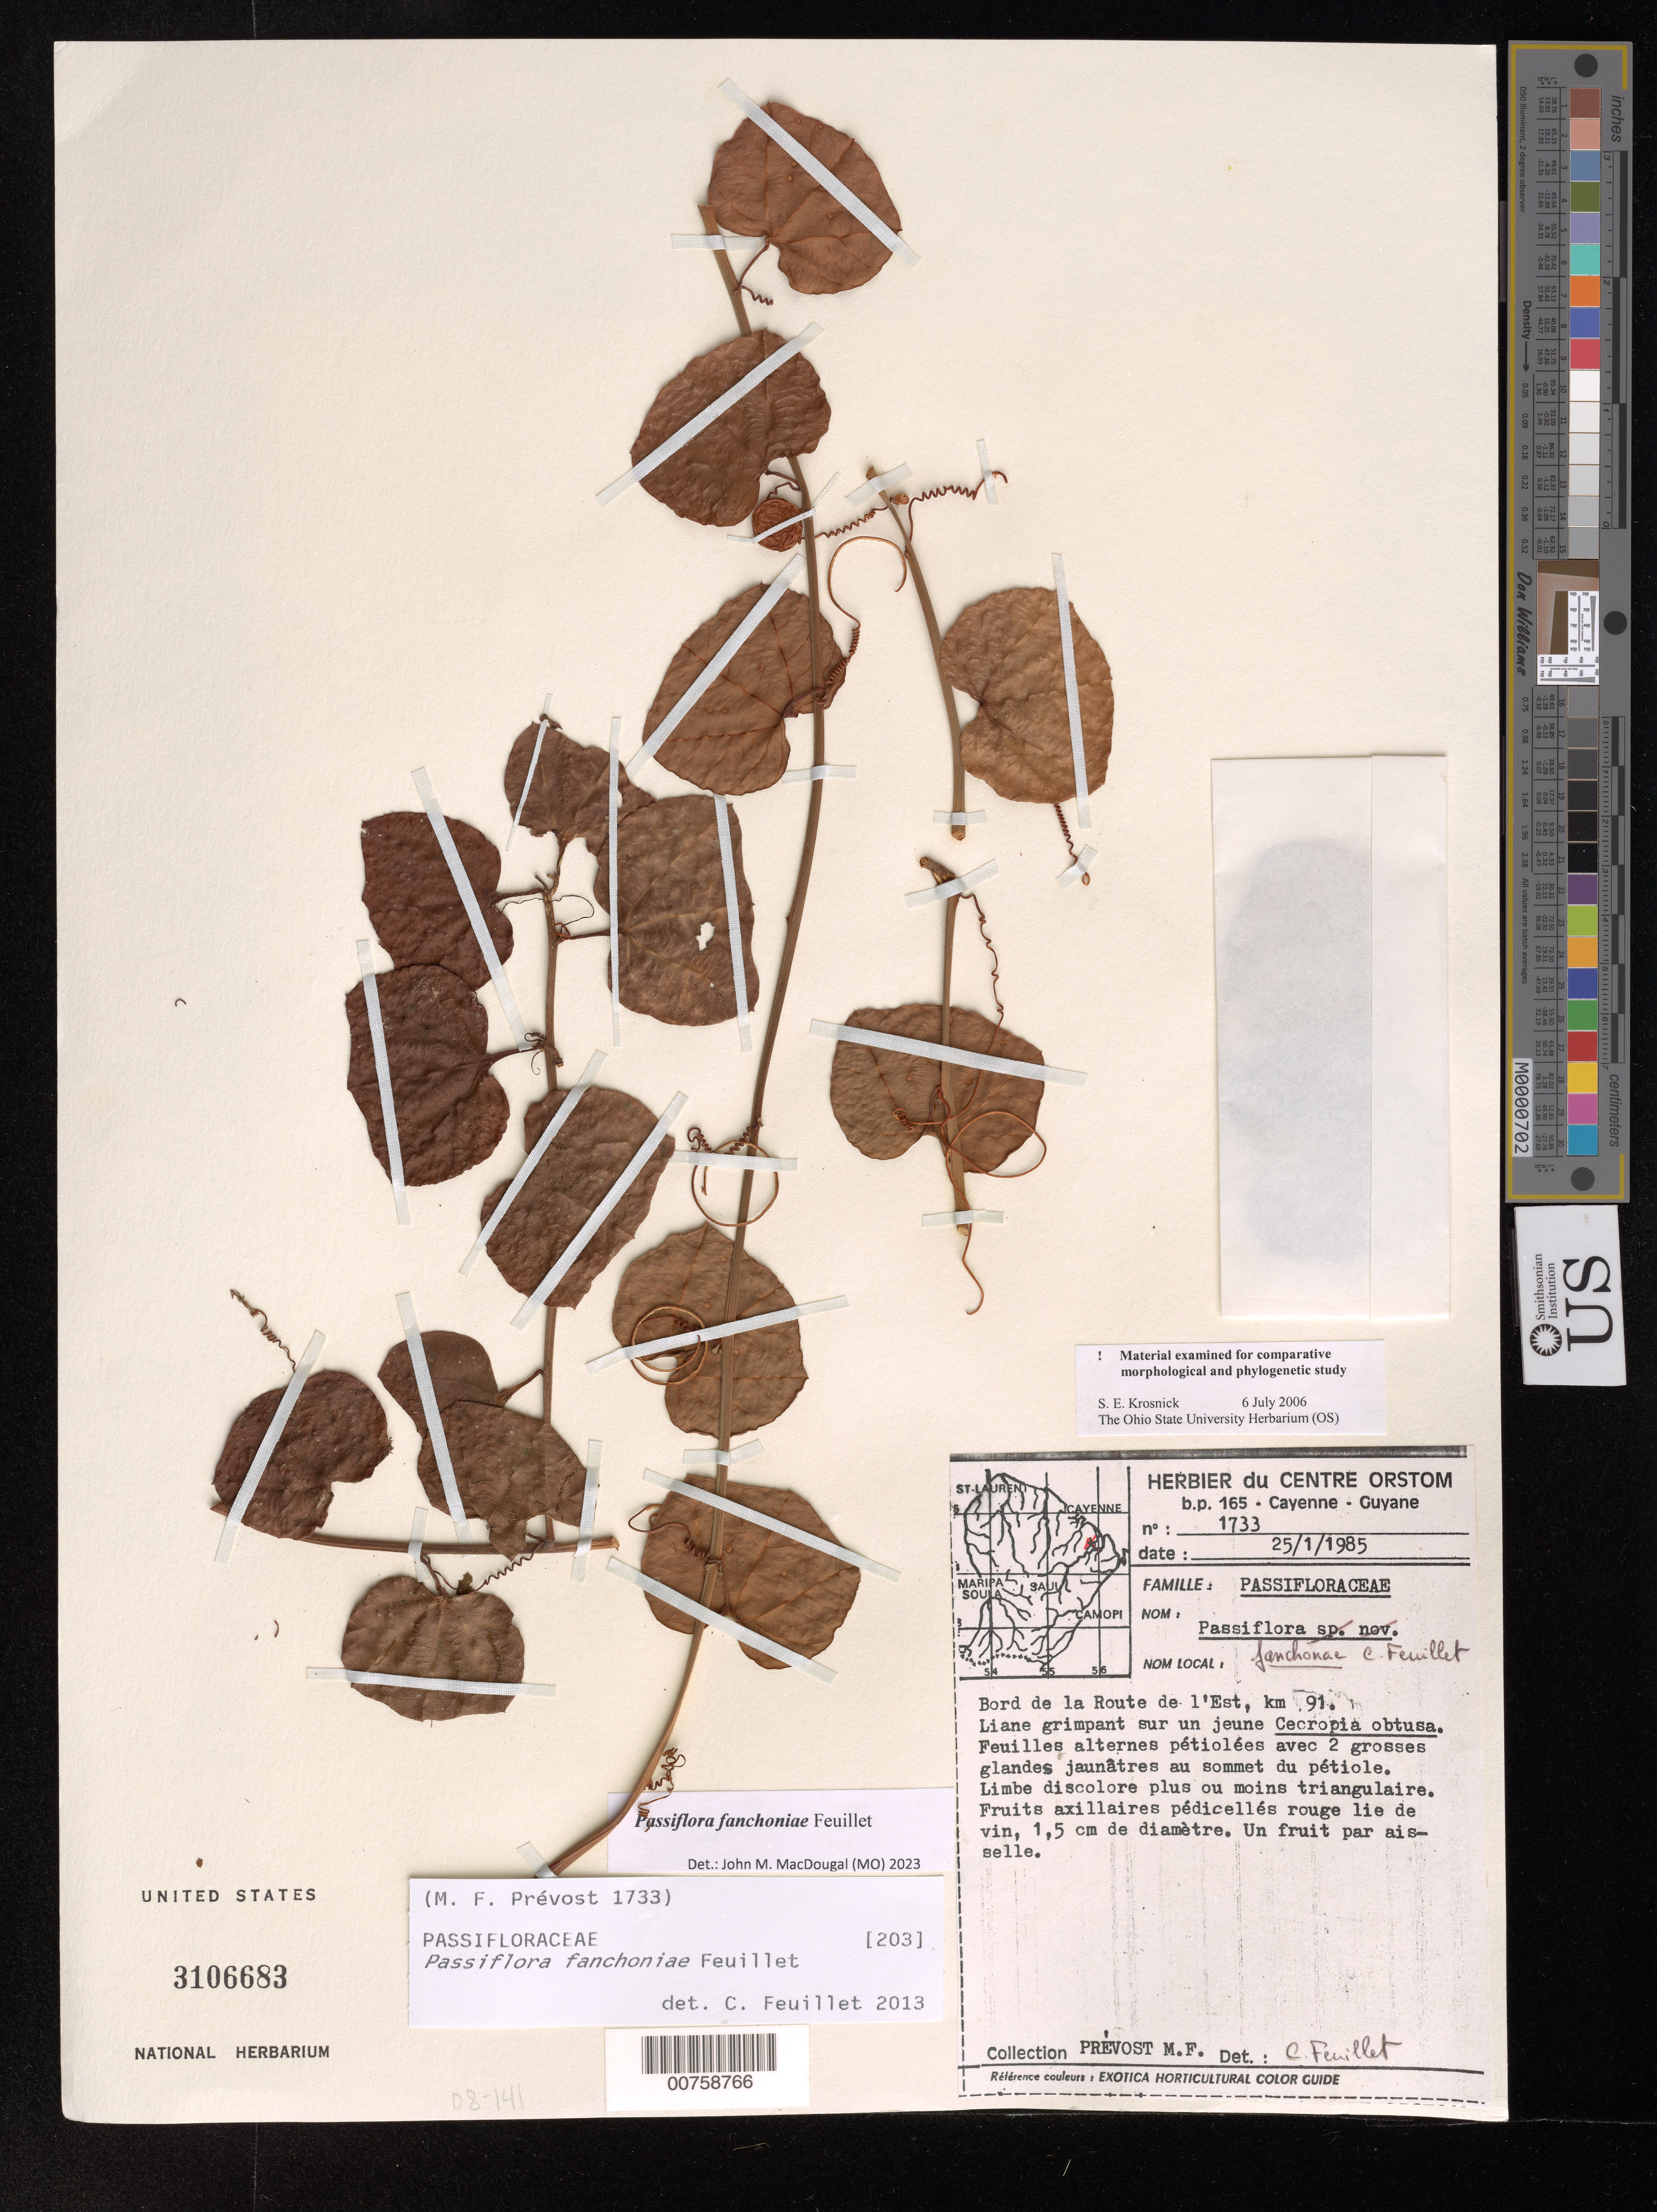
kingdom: Plantae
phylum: Tracheophyta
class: Magnoliopsida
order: Malpighiales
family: Passifloraceae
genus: Passiflora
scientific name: Passiflora fanchonae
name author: Feuillet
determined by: Feuillet, C.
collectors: M.-F. Prévost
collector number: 1733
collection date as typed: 25-Jan-85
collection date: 1985-01-25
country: French Guiana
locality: Route Nationale RN 2 - R.N. 2, km 91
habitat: Roadside; on young Cecropia obtusa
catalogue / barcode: US 3106683